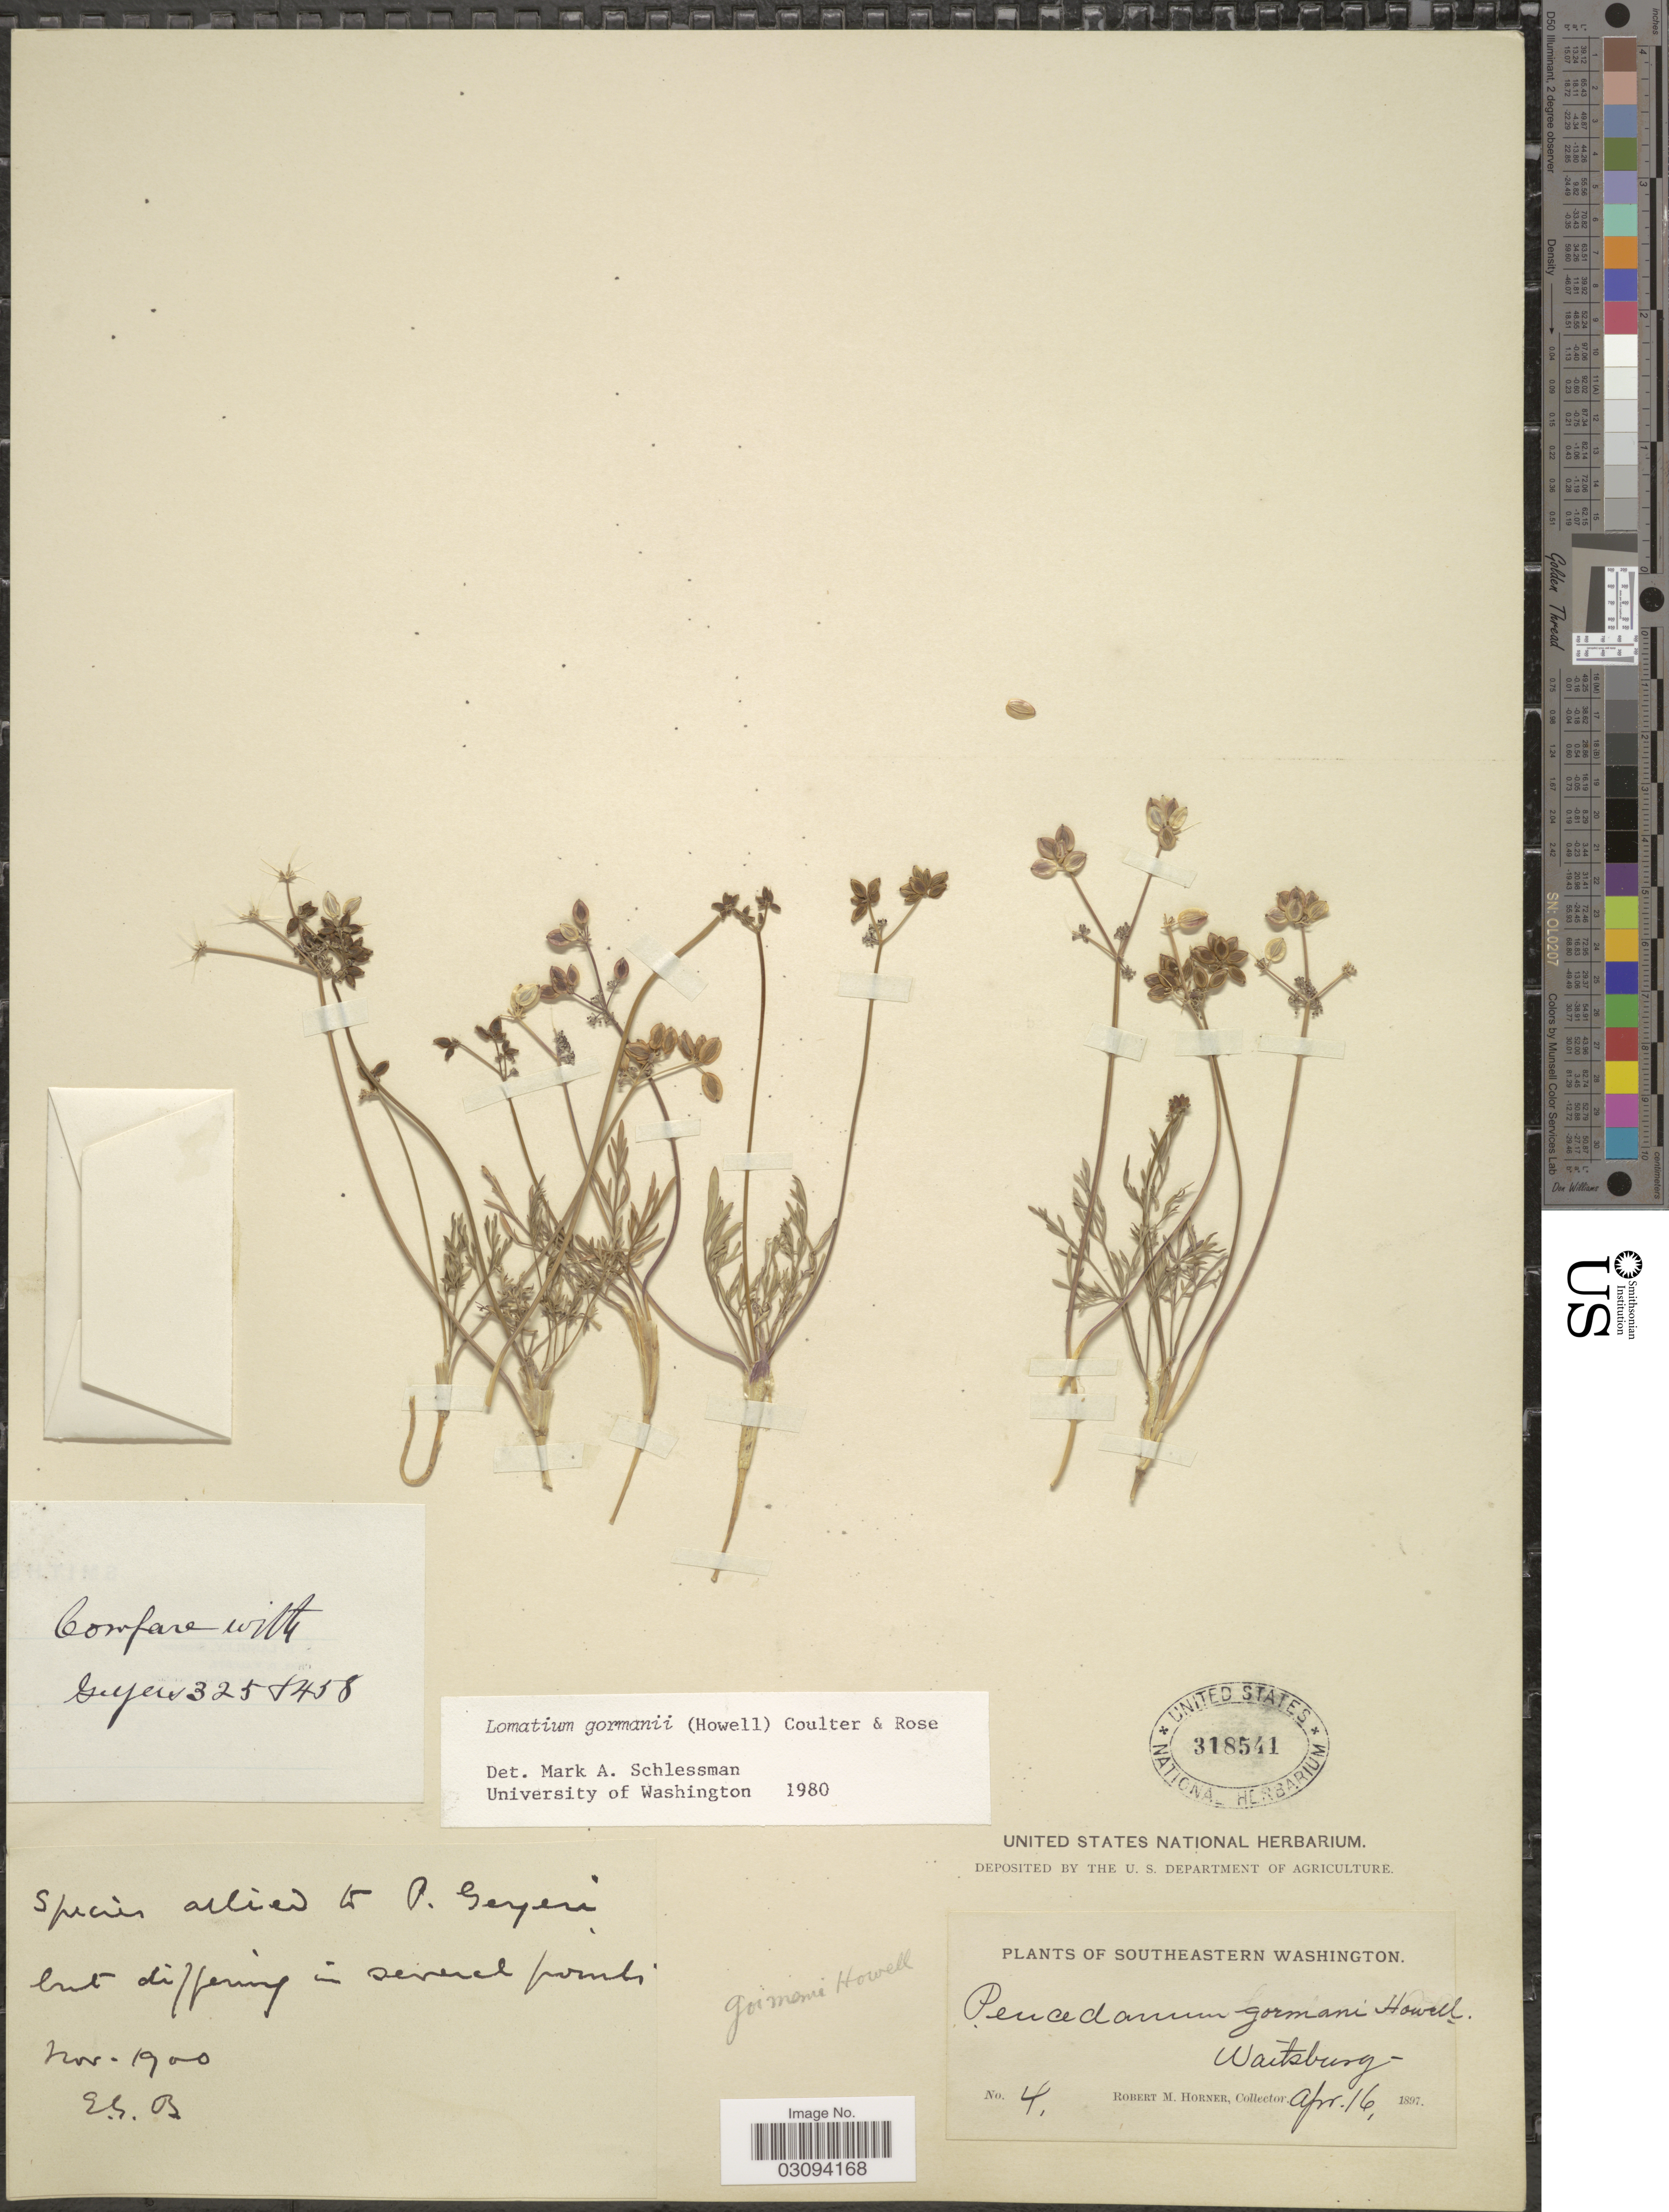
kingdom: Plantae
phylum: Tracheophyta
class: Magnoliopsida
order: Apiales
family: Apiaceae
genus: Lomatium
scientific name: Lomatium gormanii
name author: (Howell) J.M. Coult. & Rose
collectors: R. Horner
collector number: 4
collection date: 1897-04-16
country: United States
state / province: Washington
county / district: Walla Walla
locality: Southeastern Washington. Waitsburg.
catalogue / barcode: US 318541